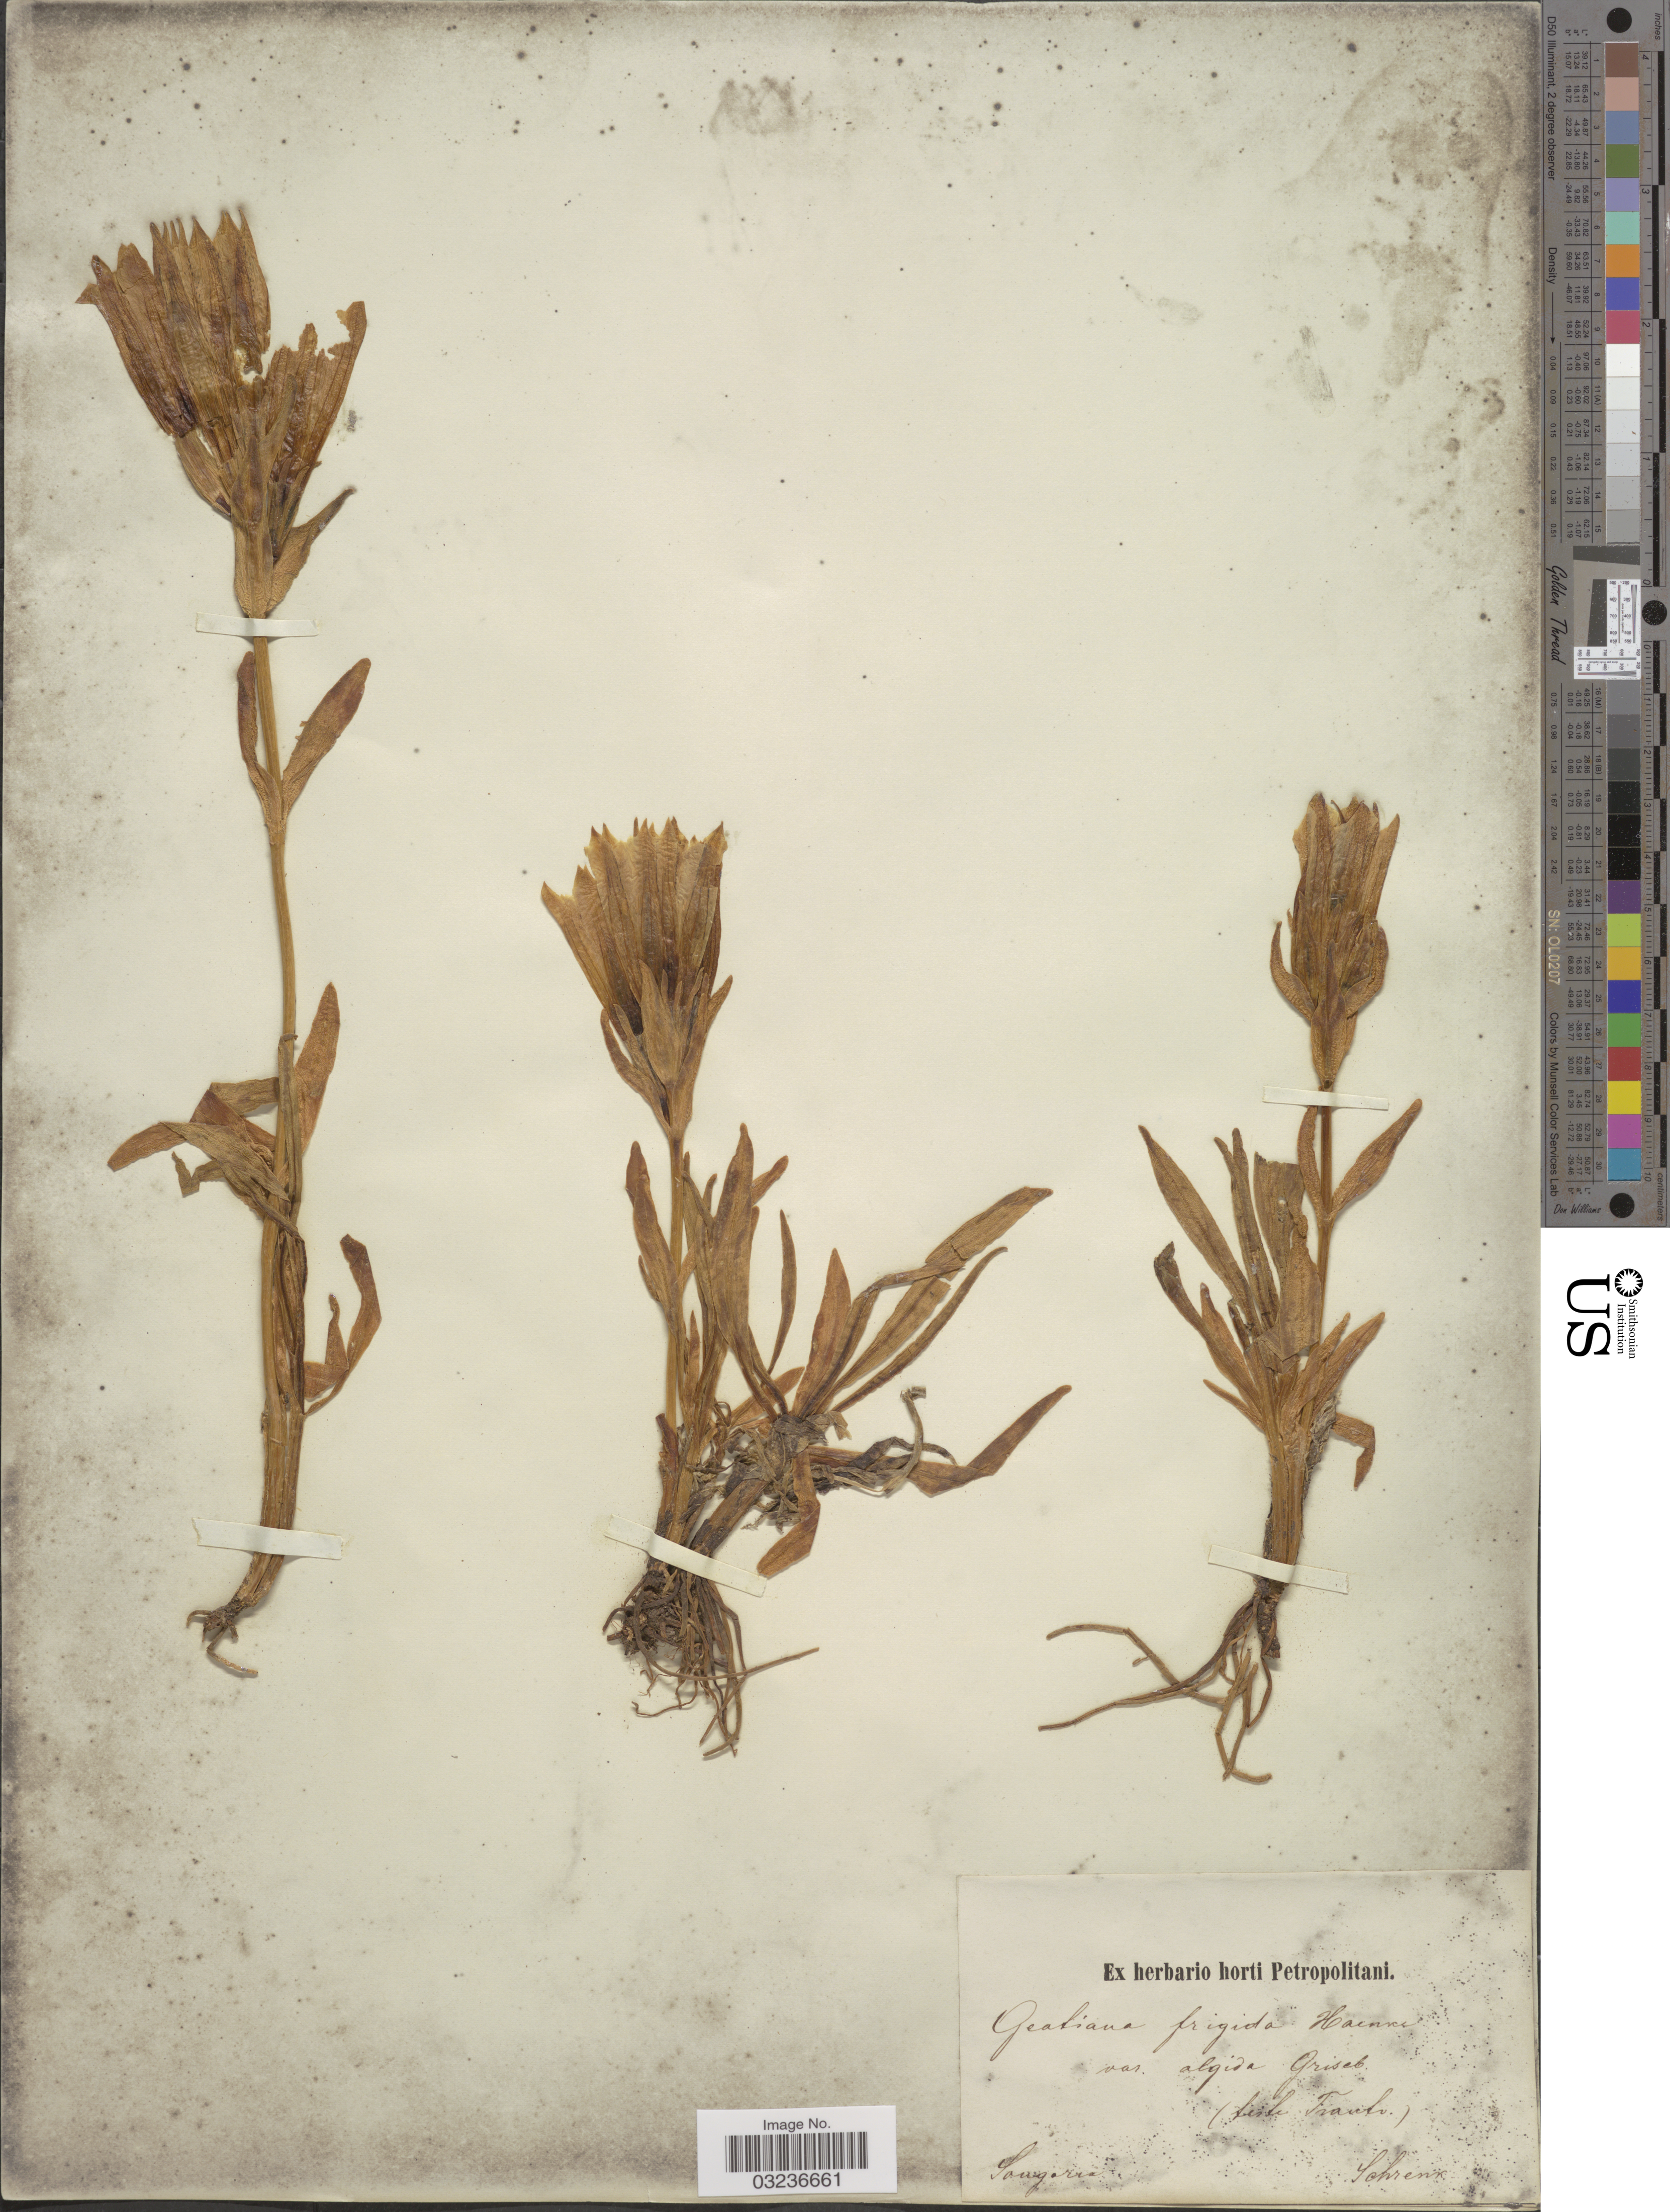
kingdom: Plantae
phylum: Tracheophyta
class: Magnoliopsida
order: Gentianales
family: Gentianaceae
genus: Gentiana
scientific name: Gentiana frigida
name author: Haenke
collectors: A.G. Schrenk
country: China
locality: Songaria.